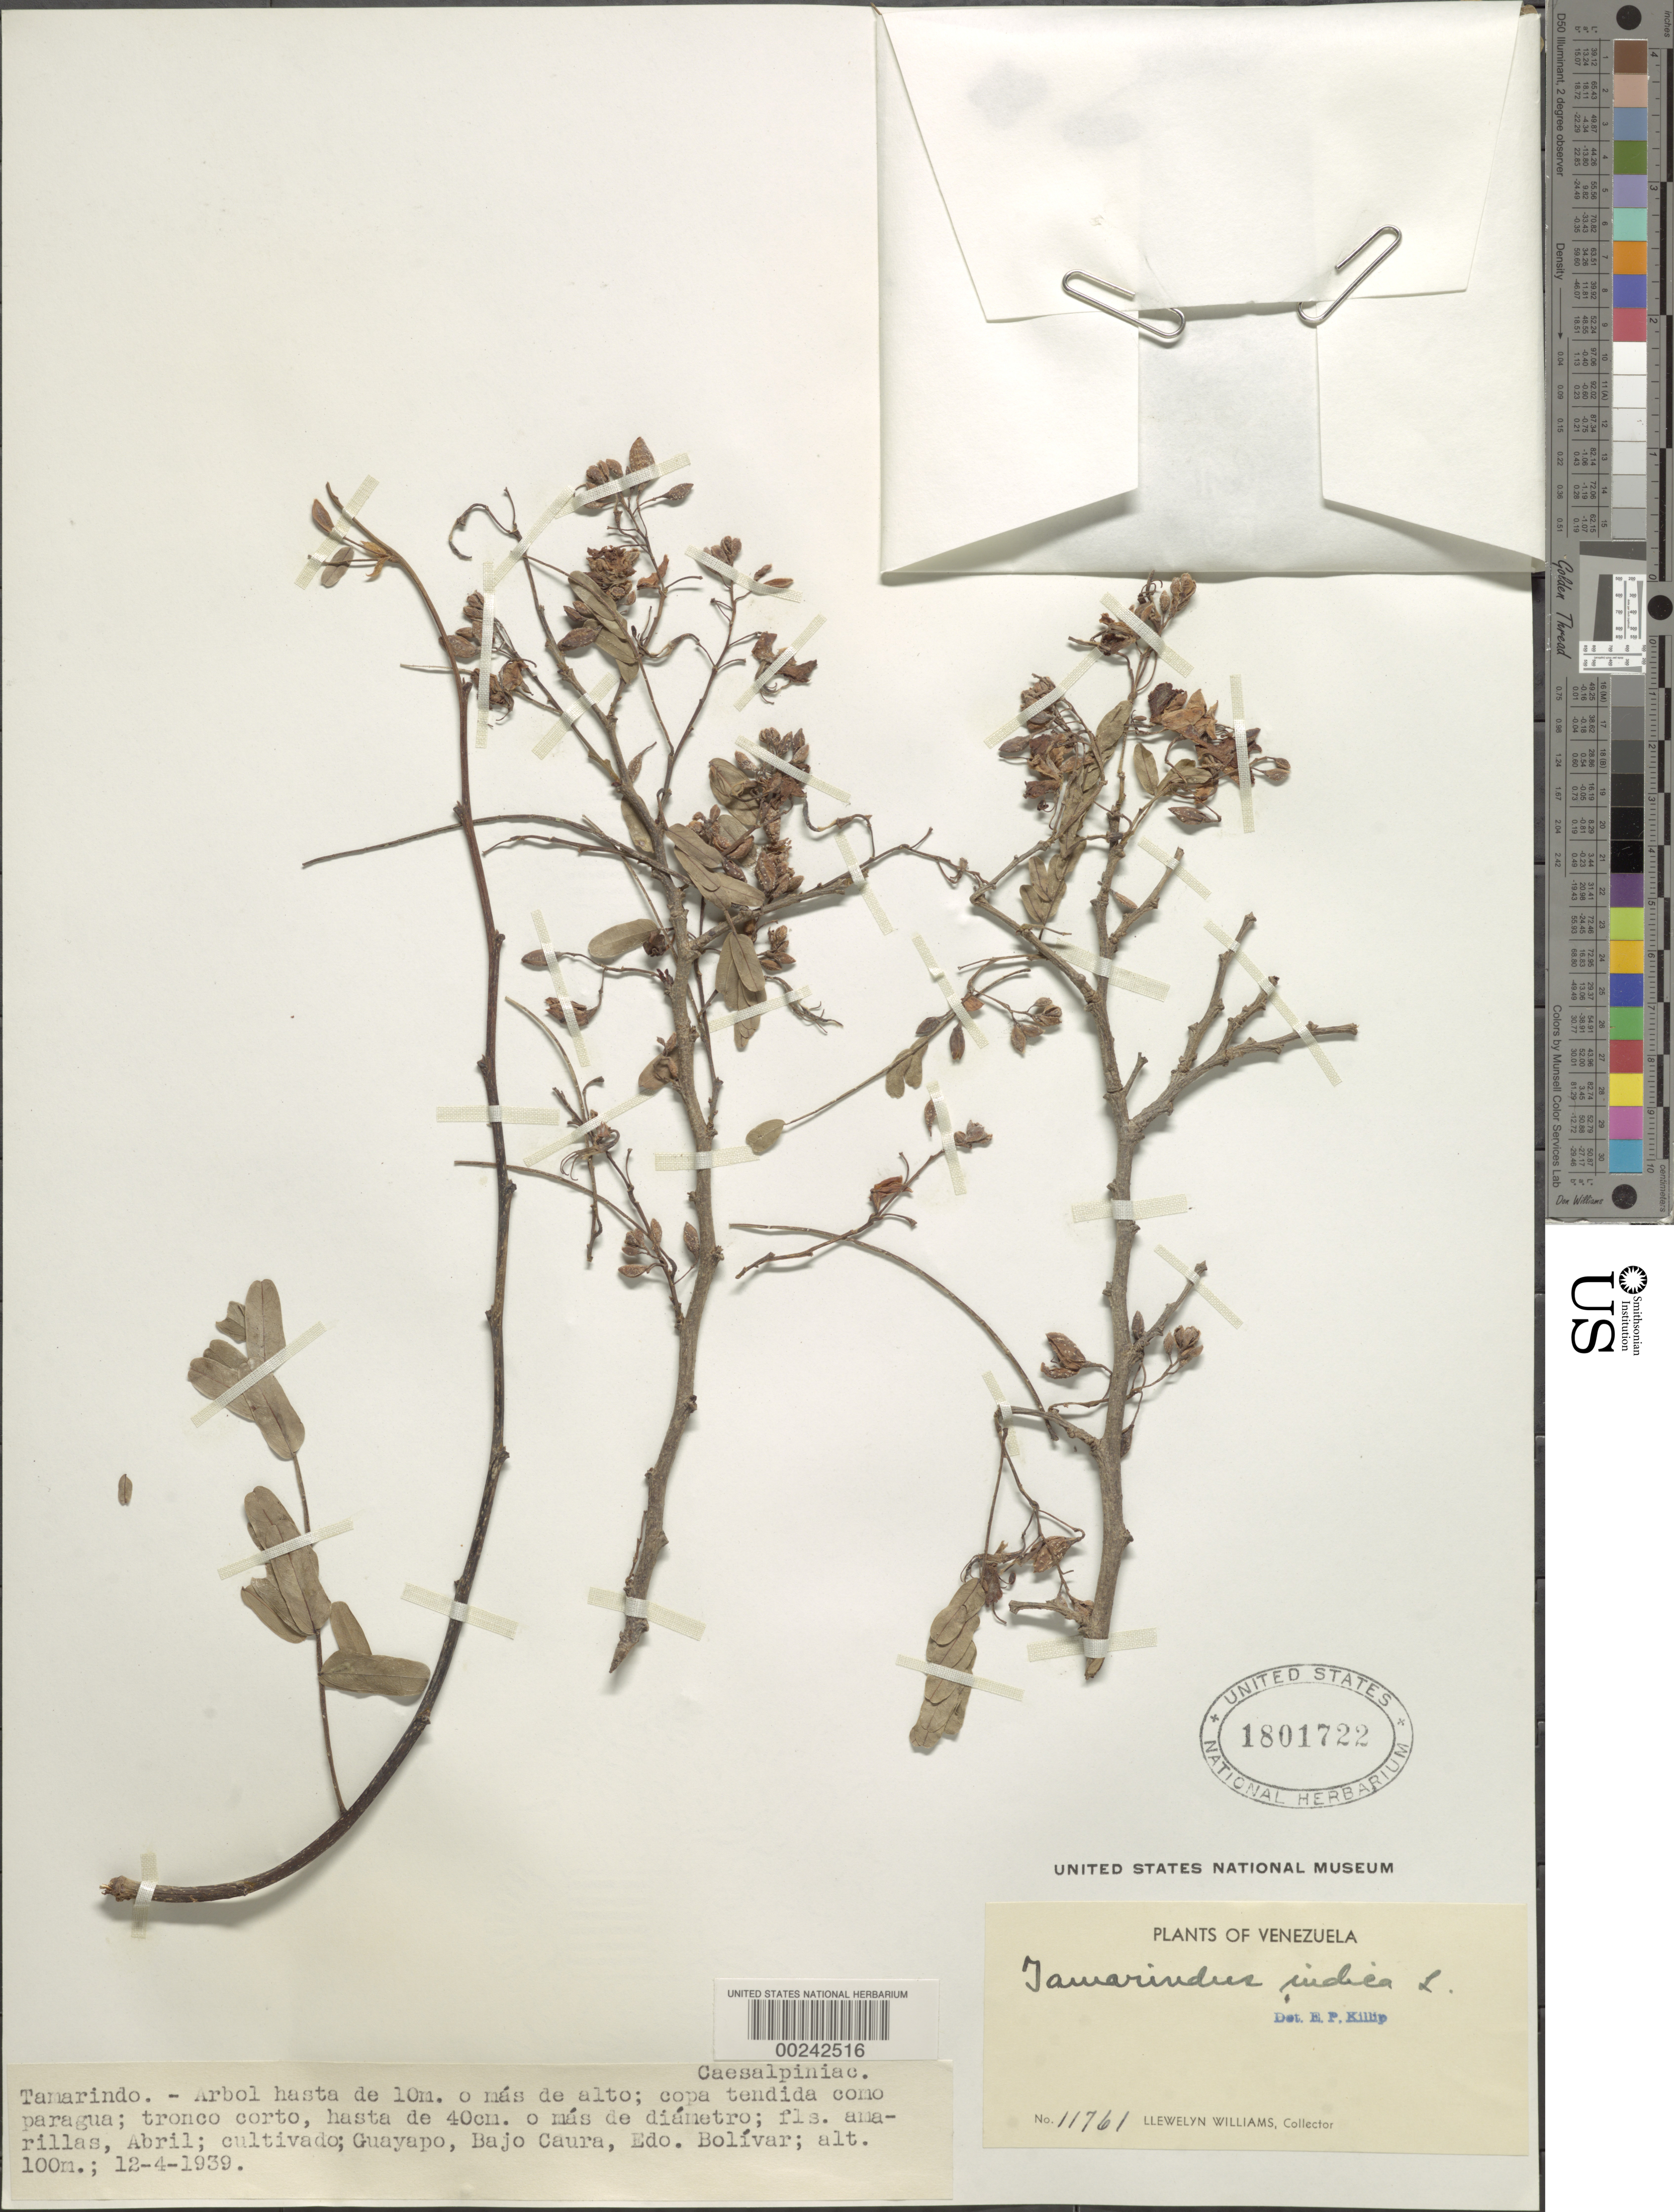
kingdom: Plantae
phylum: Tracheophyta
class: Magnoliopsida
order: Fabales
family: Fabaceae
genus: Tamarindus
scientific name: Tamarindus indica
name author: L.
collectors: Ll. Williams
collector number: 11761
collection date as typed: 12 Apr 1939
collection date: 1939-04-12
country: Venezuela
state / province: Bolivar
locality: Guayapo, bajo caura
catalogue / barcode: US 1801722